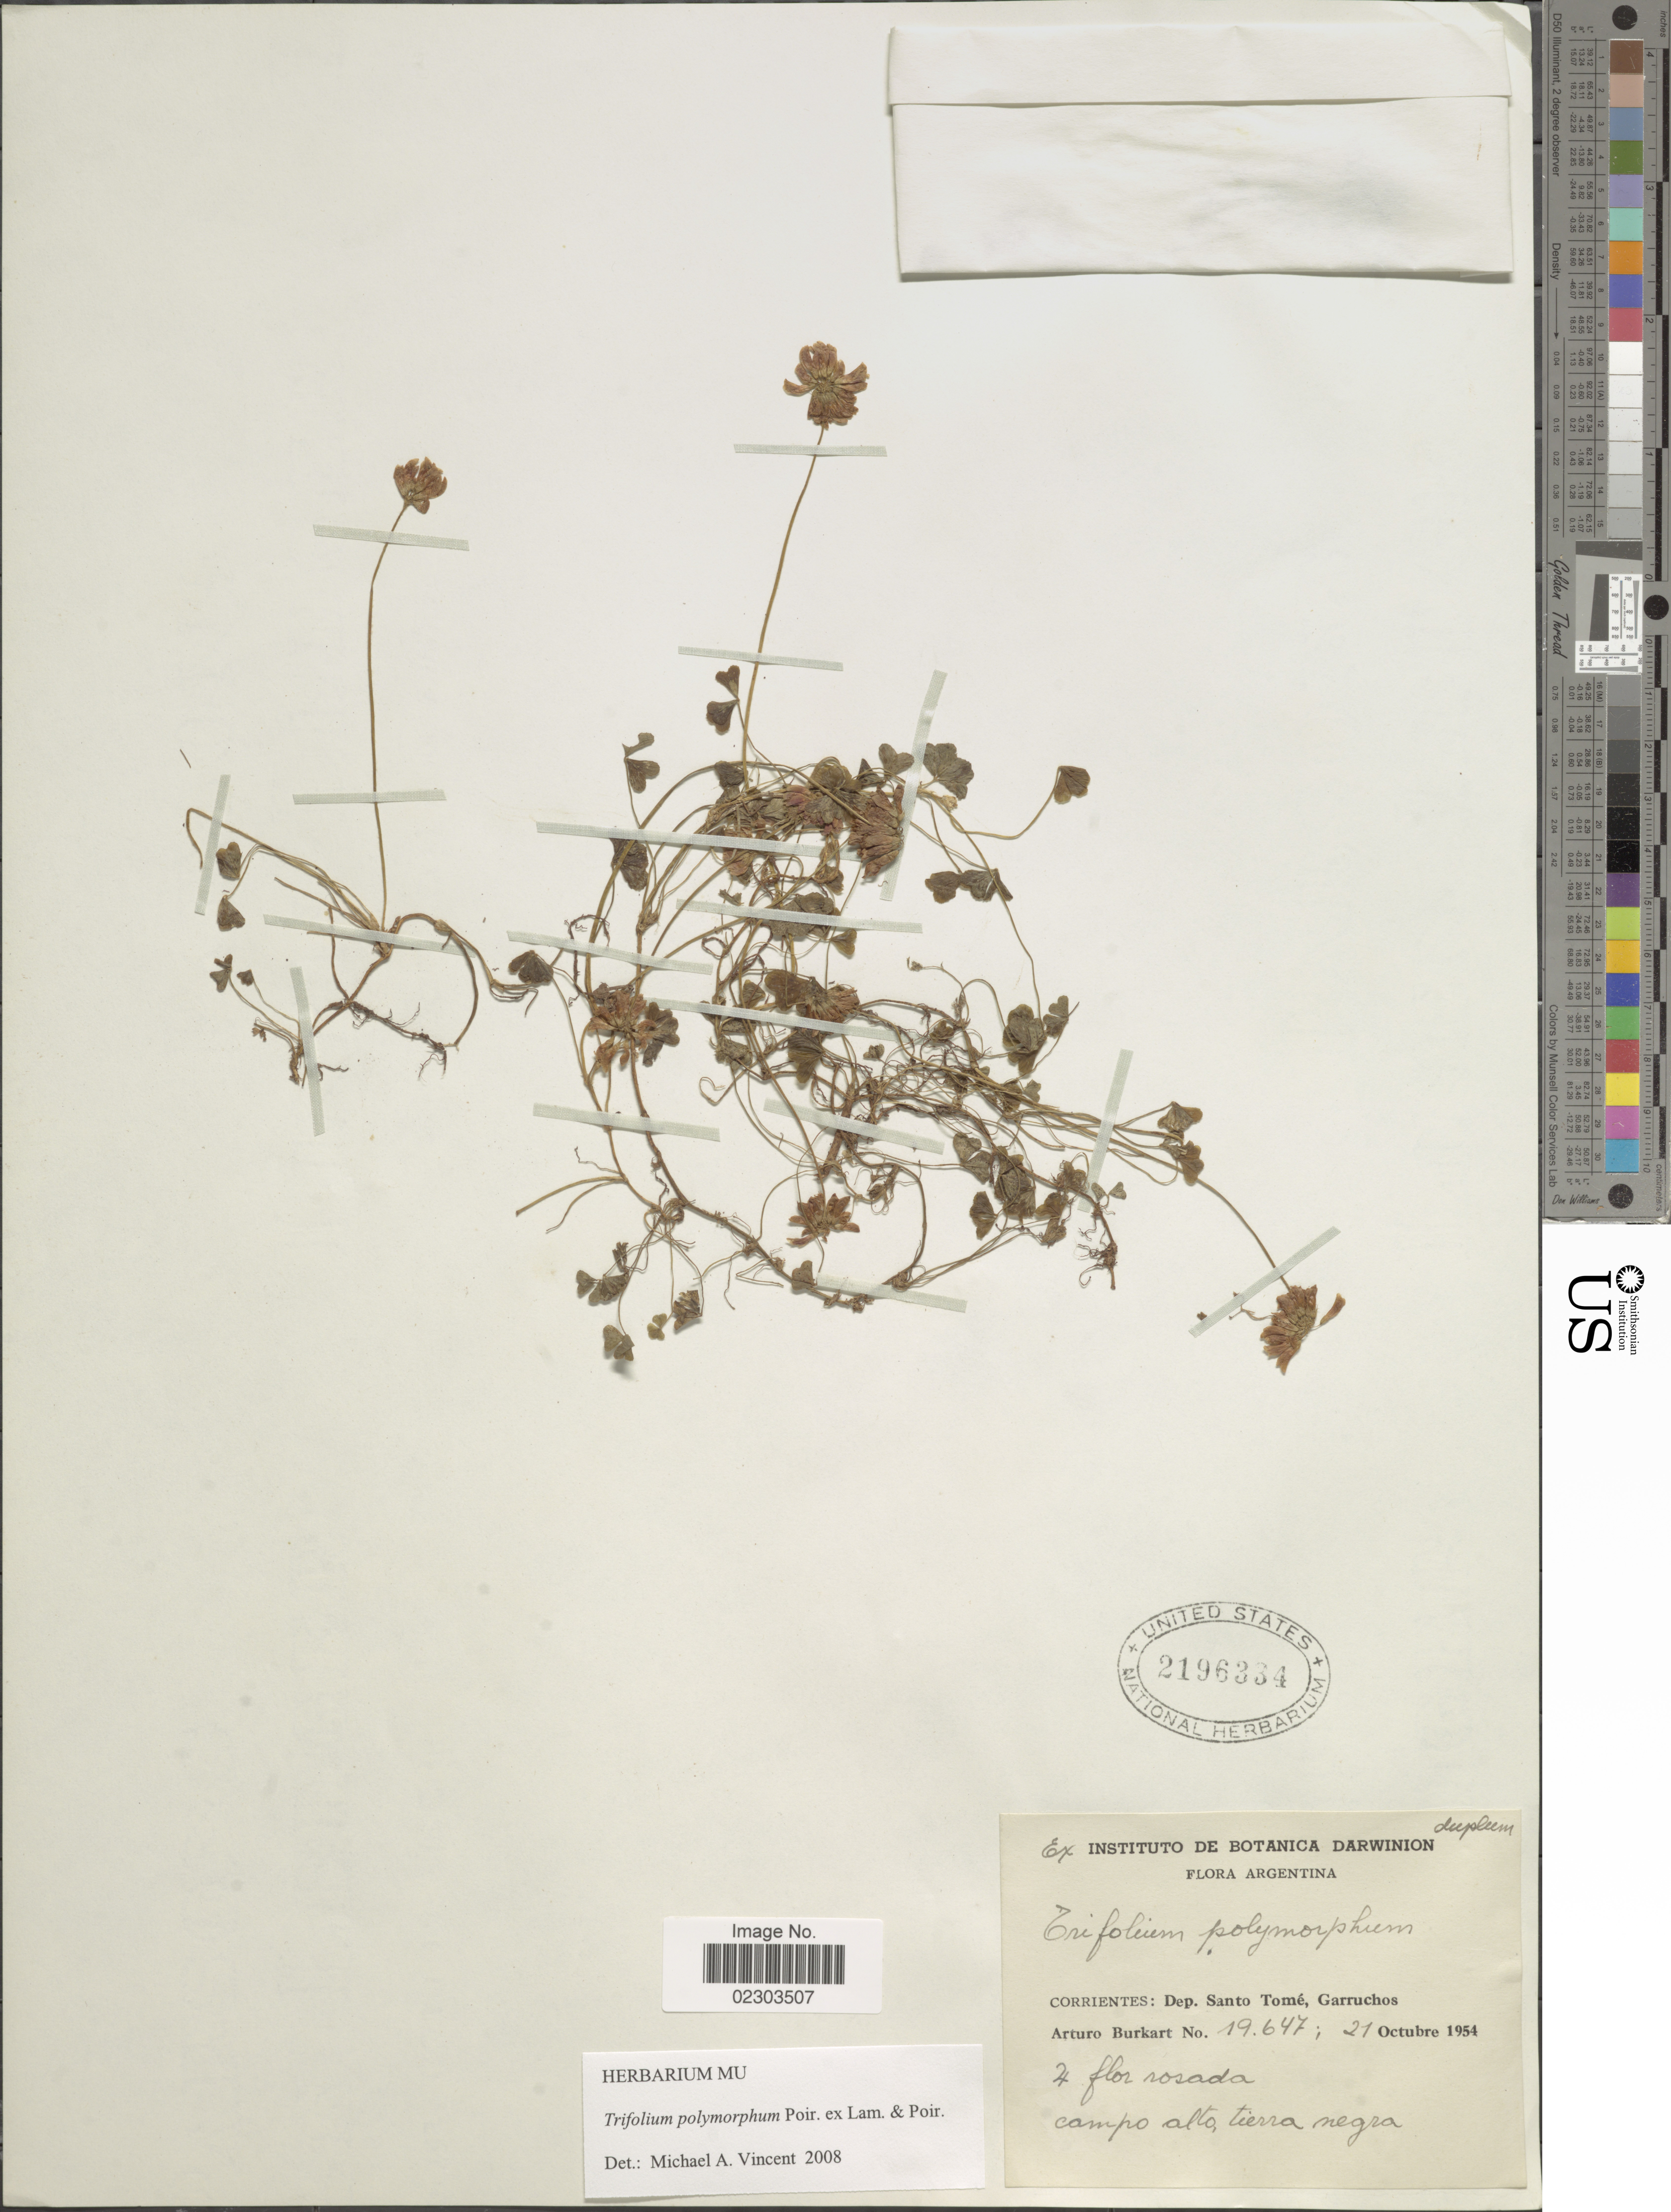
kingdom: Plantae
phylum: Tracheophyta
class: Magnoliopsida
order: Fabales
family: Fabaceae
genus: Trifolium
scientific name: Trifolium polymorphum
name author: Poir.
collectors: A. E. Burkart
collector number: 19647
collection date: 1954-10-21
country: Argentina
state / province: Corrientes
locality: Dep. Santo Tomé, Garruchos, campo alto tierra negra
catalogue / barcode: US 2196334